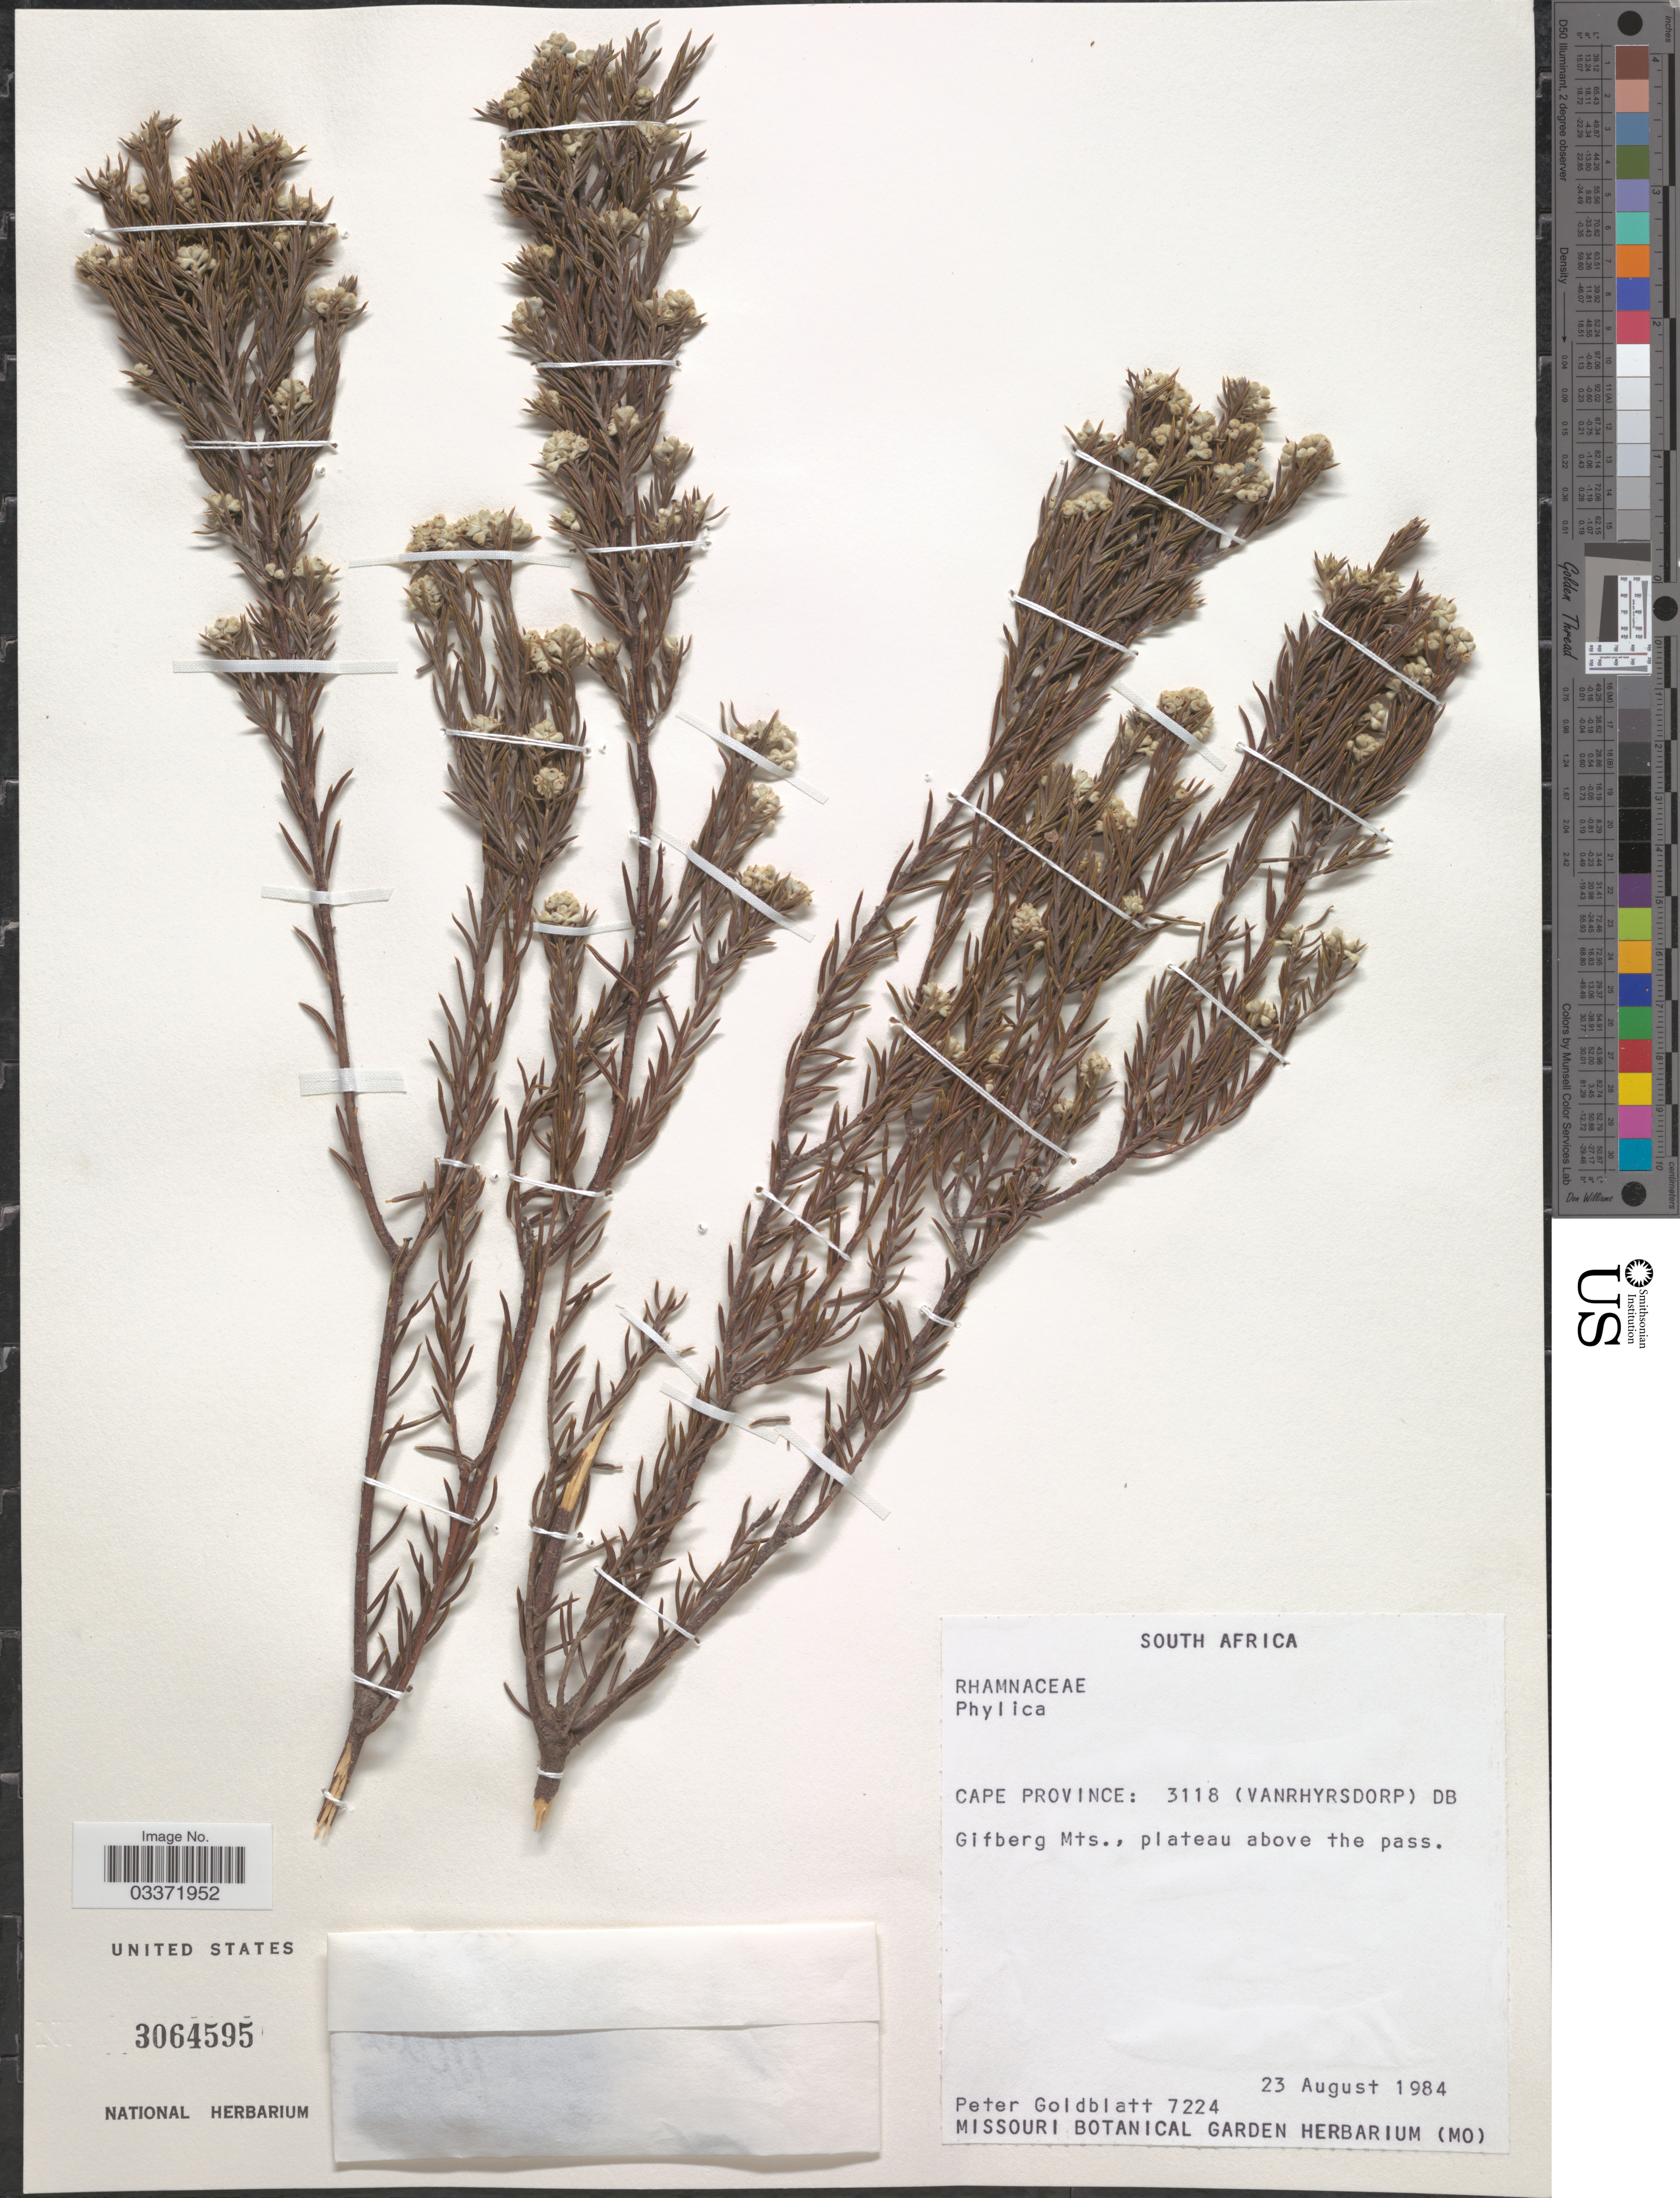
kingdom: Plantae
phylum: Tracheophyta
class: Magnoliopsida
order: Rosales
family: Rhamnaceae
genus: Phylica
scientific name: Phylica sp.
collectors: P. Goldblatt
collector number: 7224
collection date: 1984-08-23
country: South Africa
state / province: Western Cape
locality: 3118 (Vanrhyrsdorp) DB Gifberg Mts., plateau above the pass.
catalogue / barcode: US 3064595